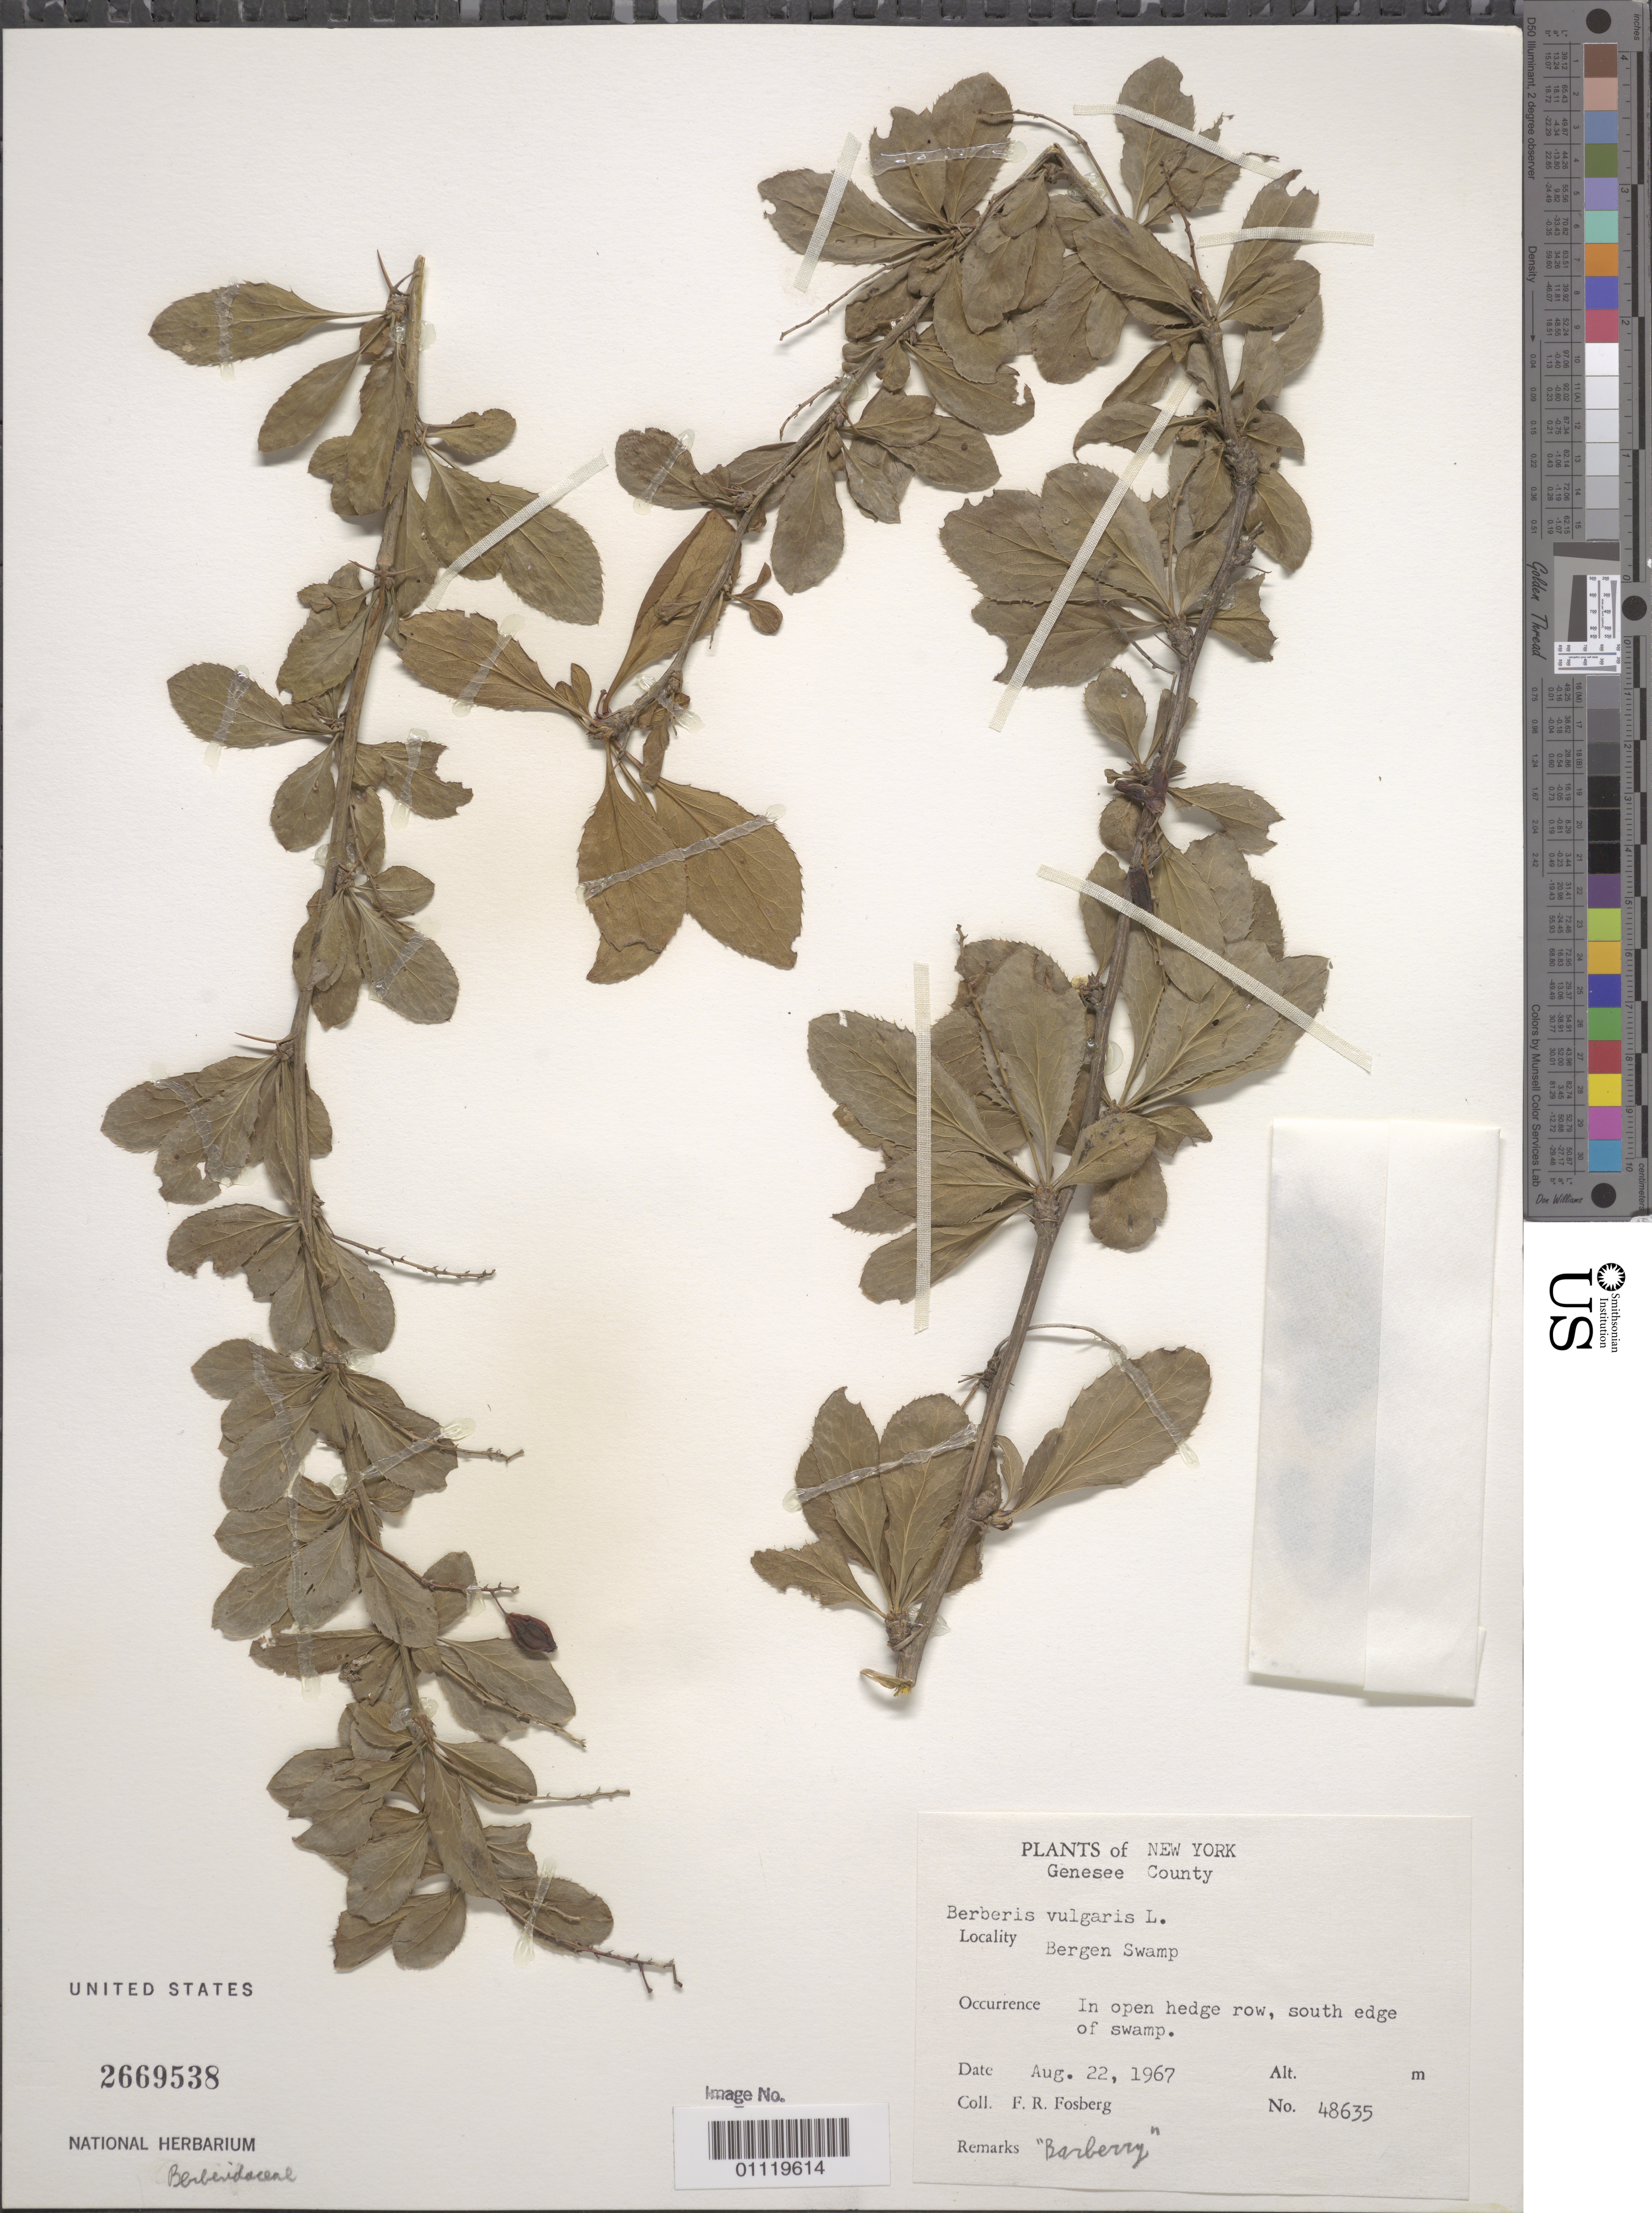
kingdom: Plantae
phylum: Tracheophyta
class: Magnoliopsida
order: Ranunculales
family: Berberidaceae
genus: Berberis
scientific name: Berberis vulgaris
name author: L.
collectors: F. R. Fosberg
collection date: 1967-08-22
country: United States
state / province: New York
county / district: Genesee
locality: Bergen Swamp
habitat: In open hedge row, S of the swamp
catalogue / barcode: US 2669538